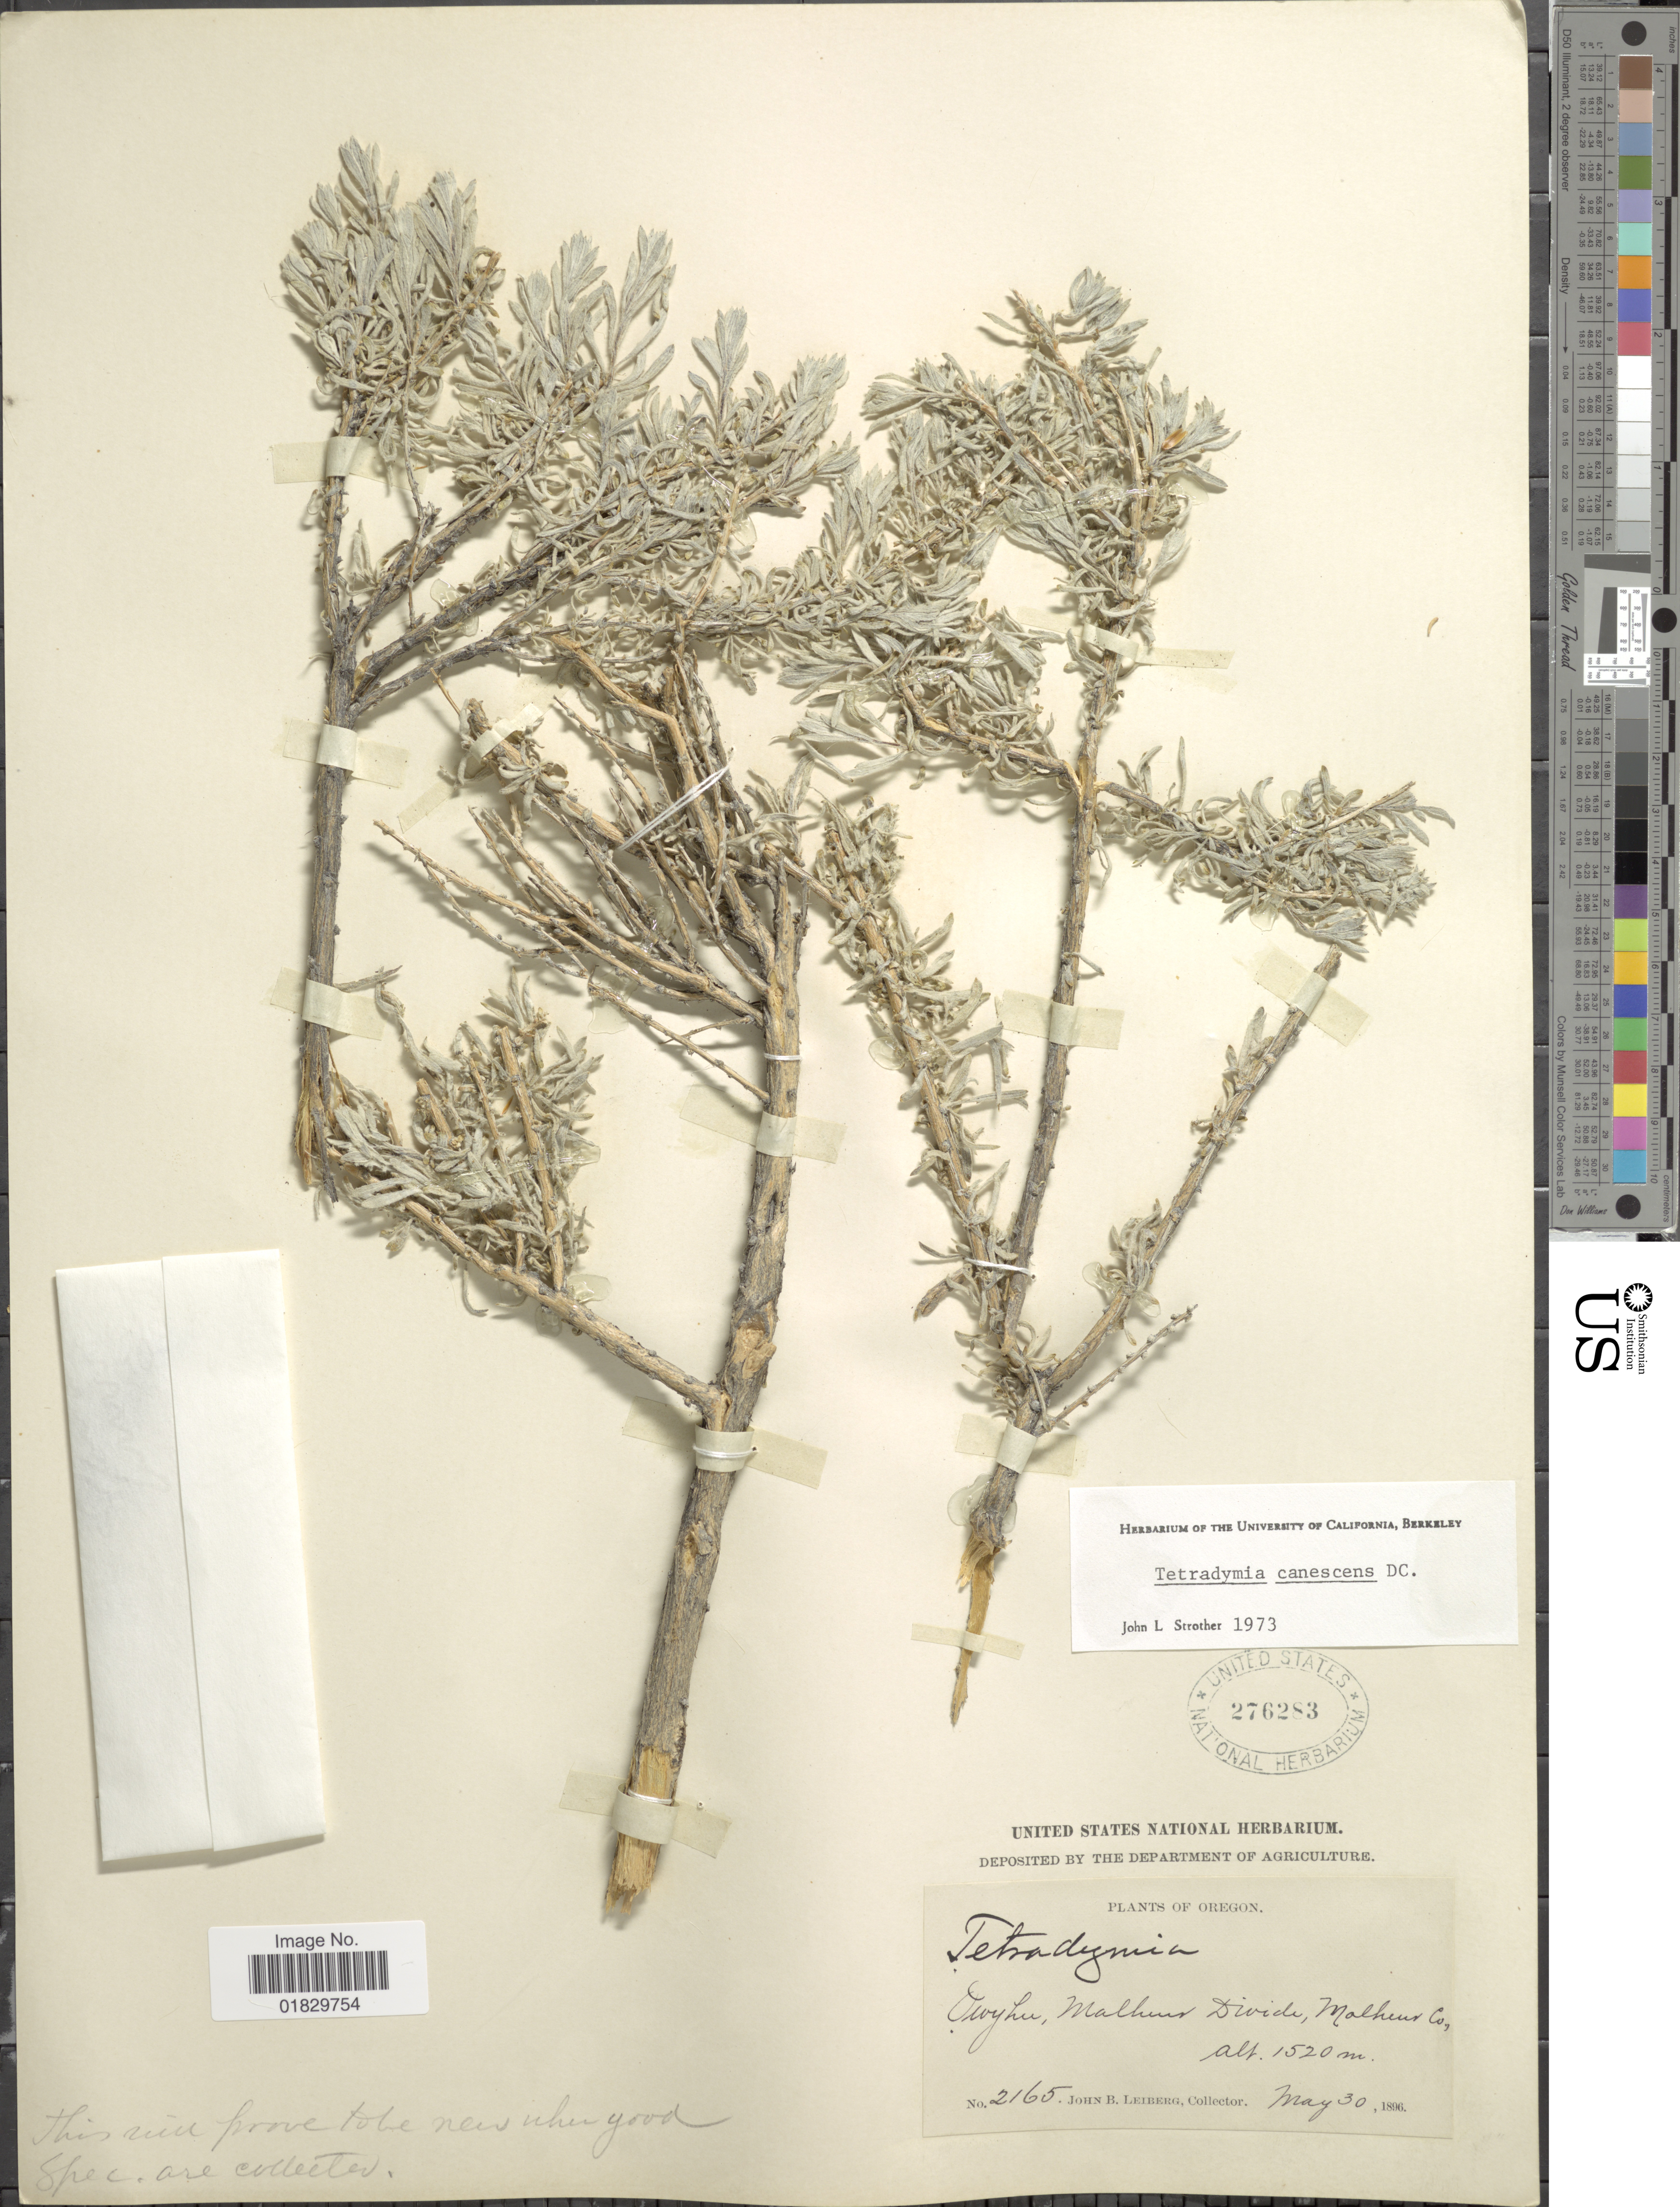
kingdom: Plantae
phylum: Tracheophyta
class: Magnoliopsida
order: Asterales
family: Asteraceae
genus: Tetradymia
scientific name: Tetradymia canescens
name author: DC.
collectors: J. B. Leiberg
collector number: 2165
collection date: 1896-05-30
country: United States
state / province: Oregon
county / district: Malheur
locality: Owyhee, Malheur Divide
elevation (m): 1520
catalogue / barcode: US 276283